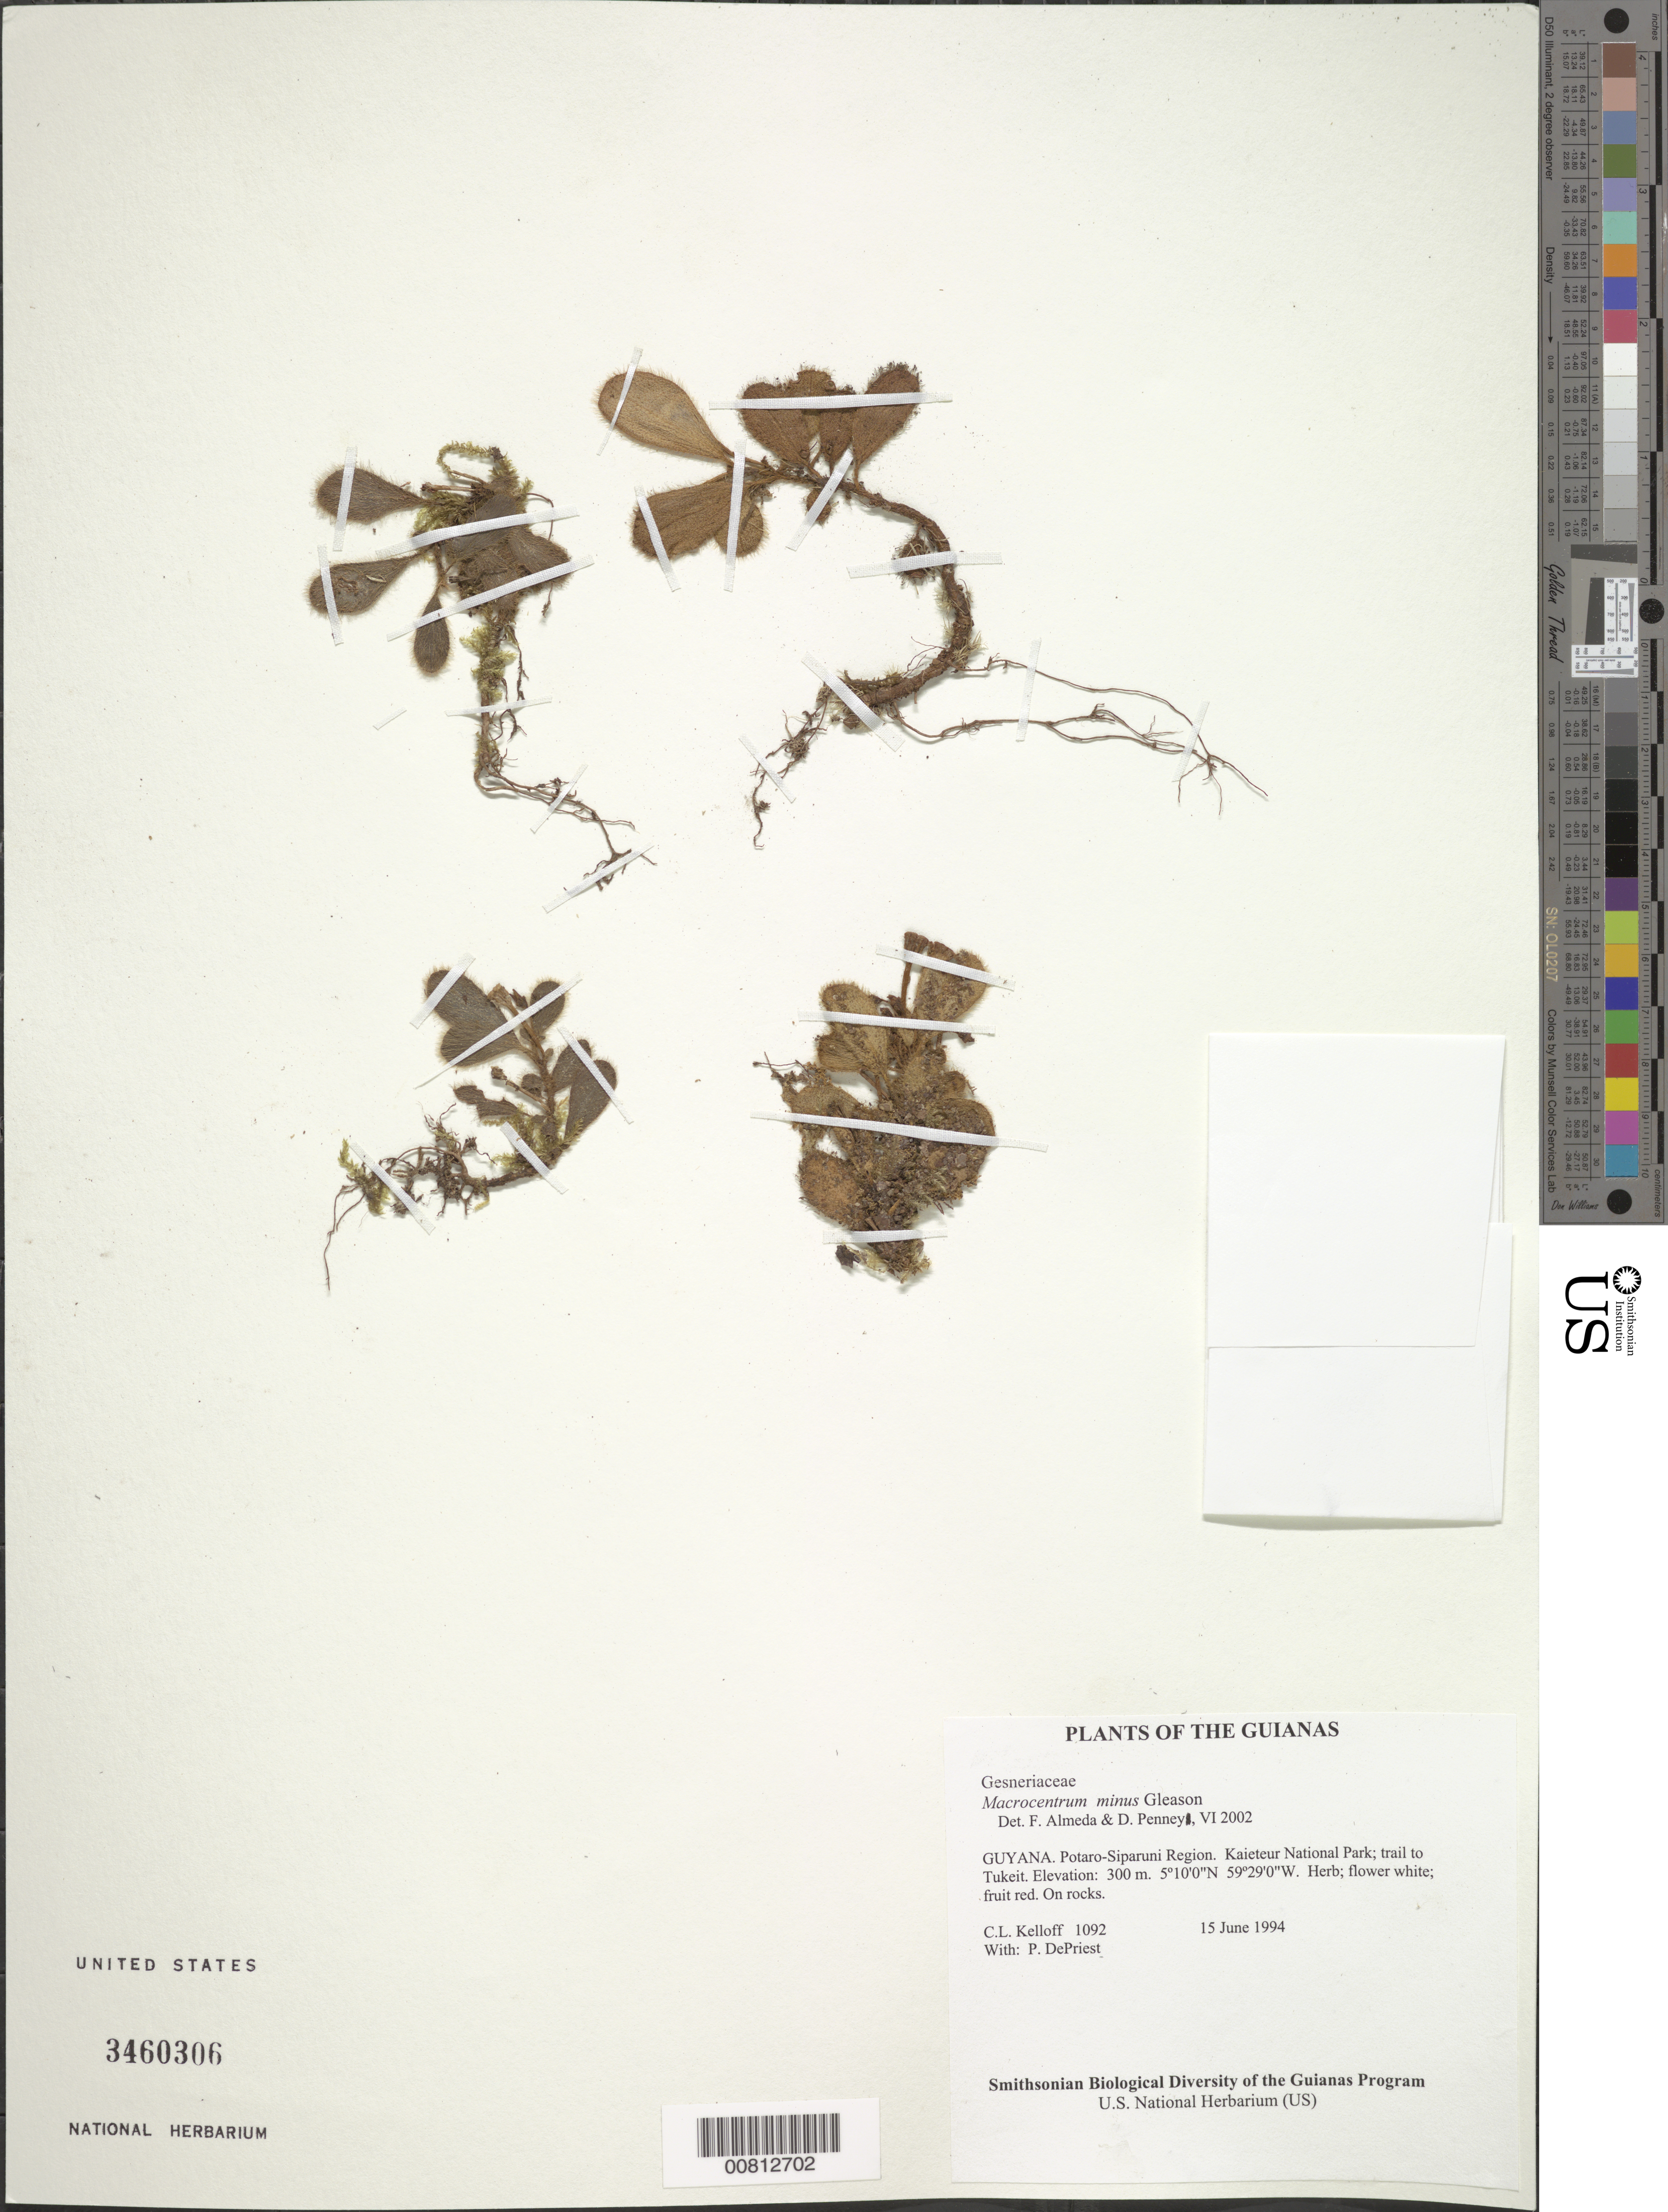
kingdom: Plantae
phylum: Tracheophyta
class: Magnoliopsida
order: Myrtales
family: Melastomataceae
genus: Macrocentrum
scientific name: Macrocentrum vestitum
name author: Sandwith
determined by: Michelangeli, F. A.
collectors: C. L. Kelloff & P. DePriest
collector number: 1092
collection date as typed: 15 June 1994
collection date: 1994-06-15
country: Guyana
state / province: Potaro-Siparuni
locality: Kaieteur National Park; trail to Tukeit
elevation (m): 300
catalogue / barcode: US 3460306